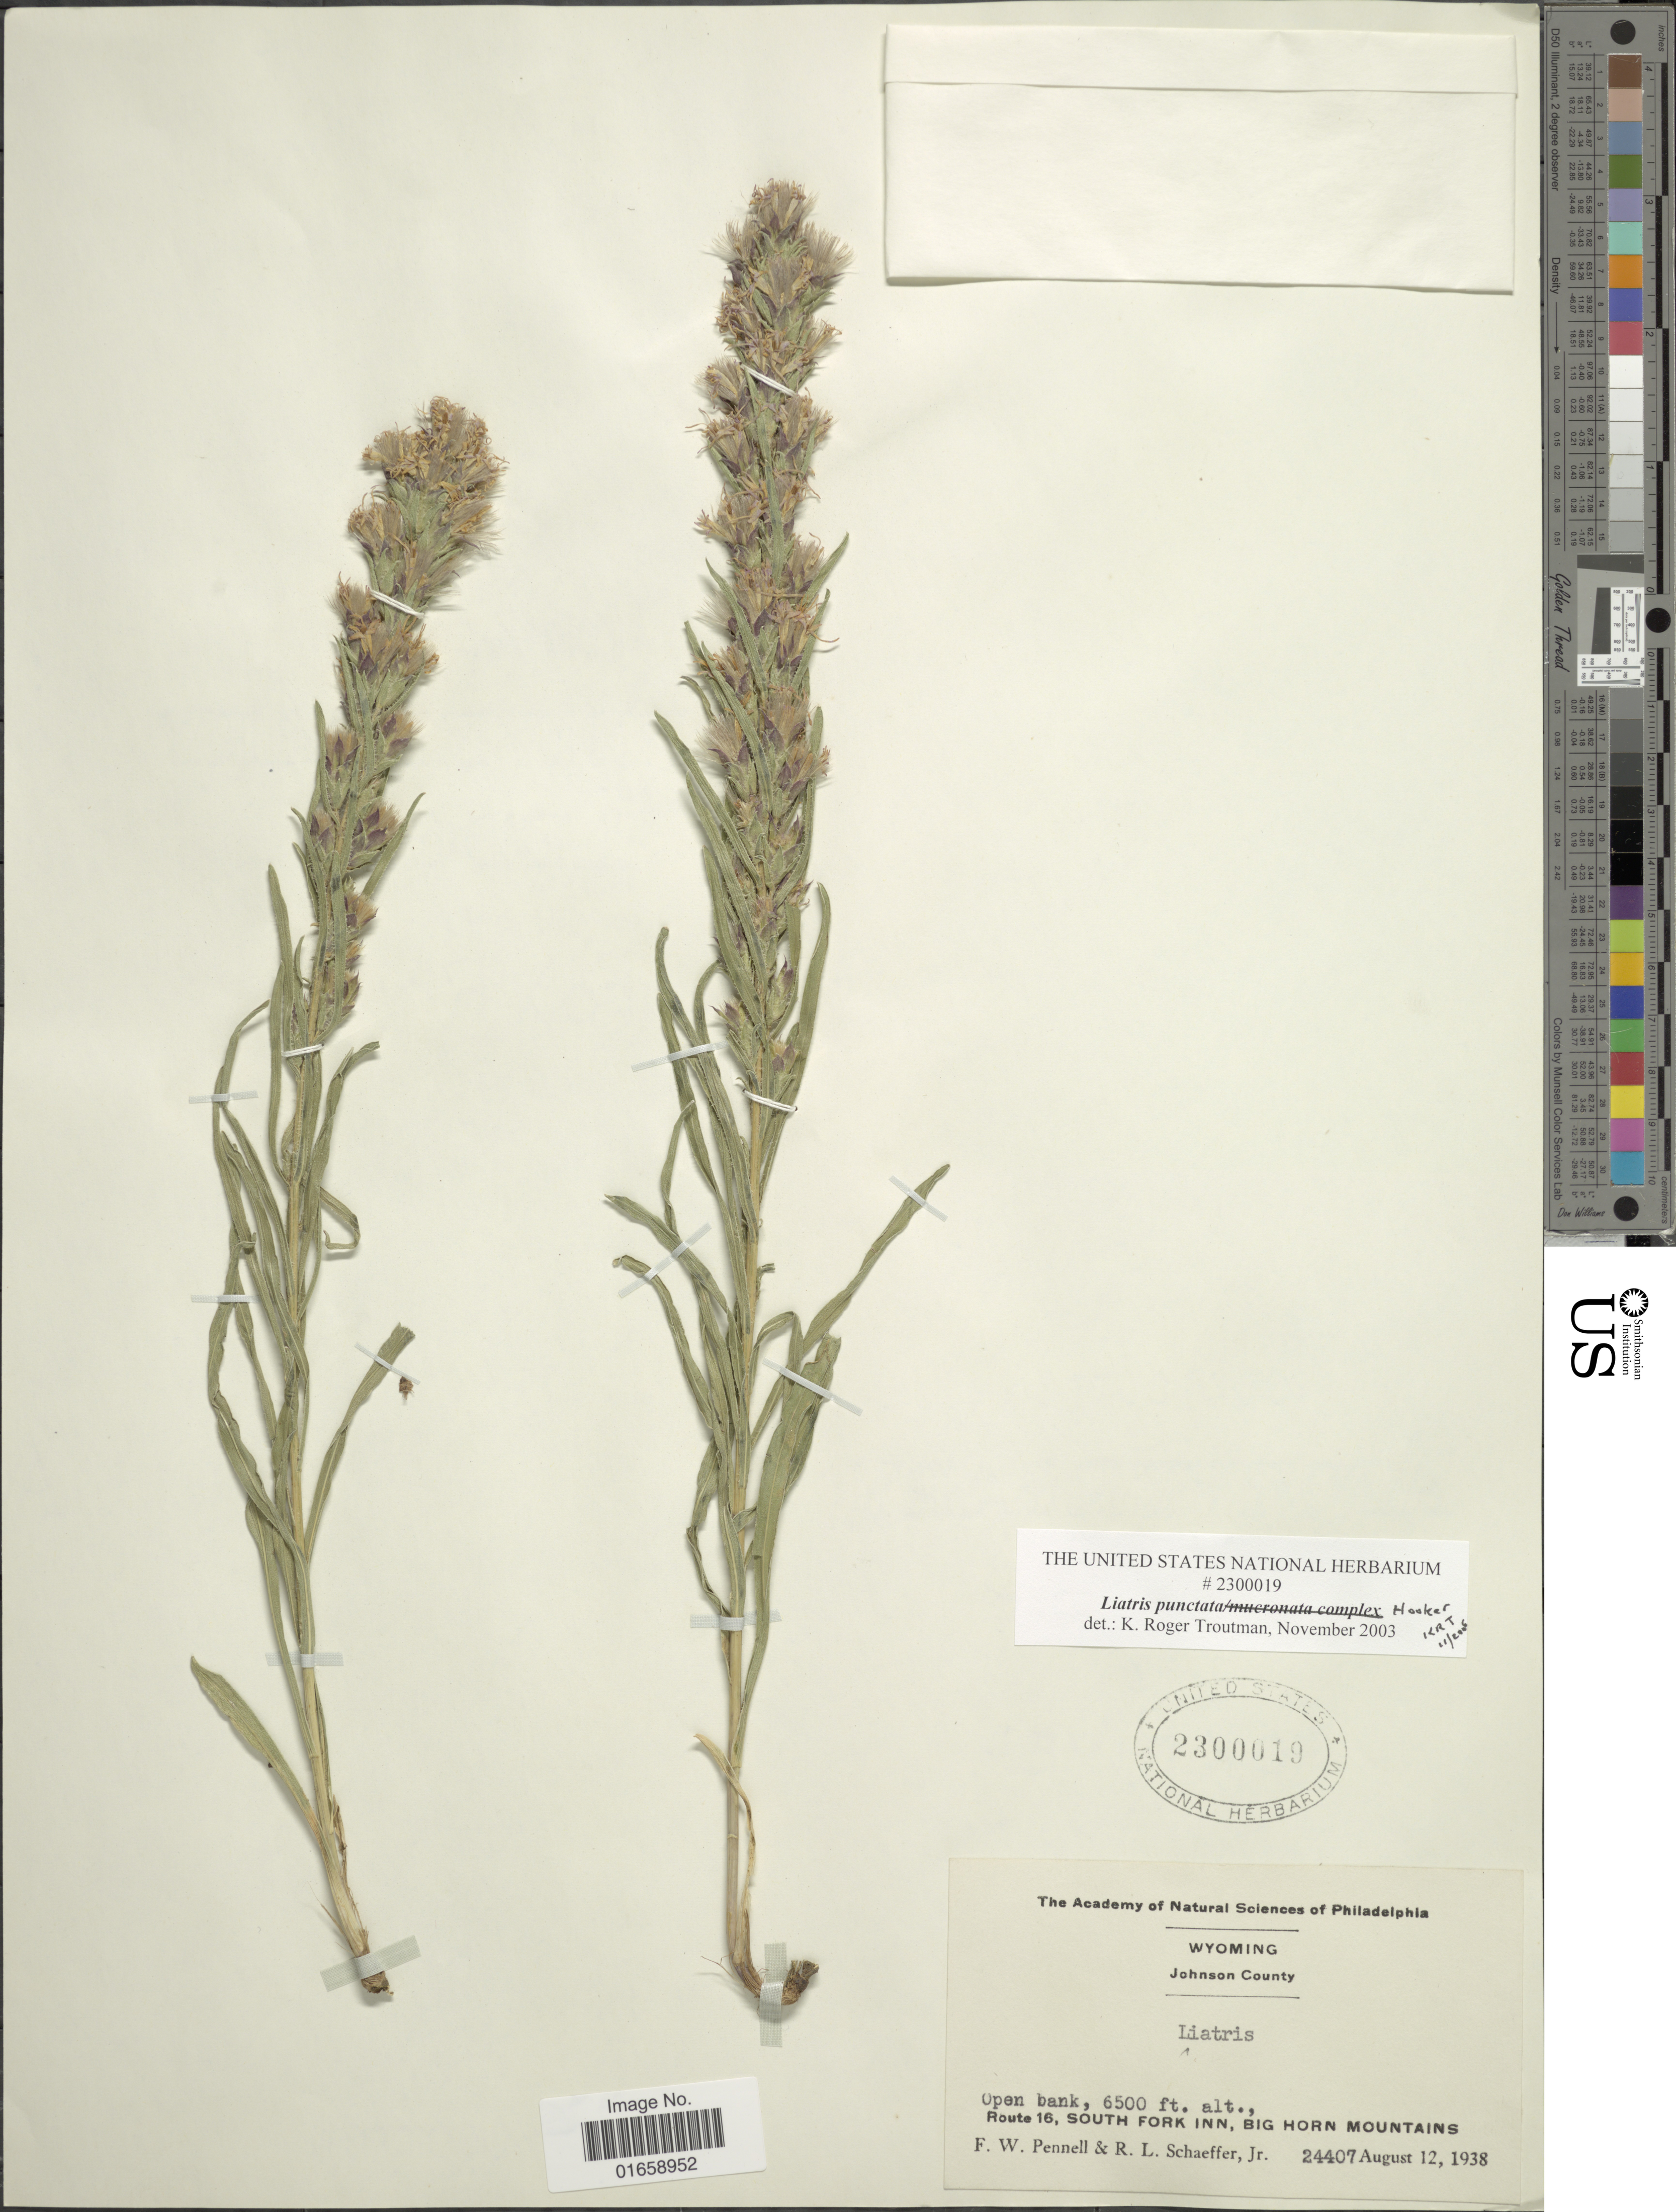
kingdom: Plantae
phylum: Tracheophyta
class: Magnoliopsida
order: Asterales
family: Asteraceae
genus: Liatris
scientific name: Liatris punctata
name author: Hook.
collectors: F. W. Pennell & R. Schaeffen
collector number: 24407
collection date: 1938-08-12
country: United States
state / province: Wyoming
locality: Johnson County, Route 16, South Fork Inn, Big Horn Mountains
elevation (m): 1981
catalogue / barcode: US 2300019